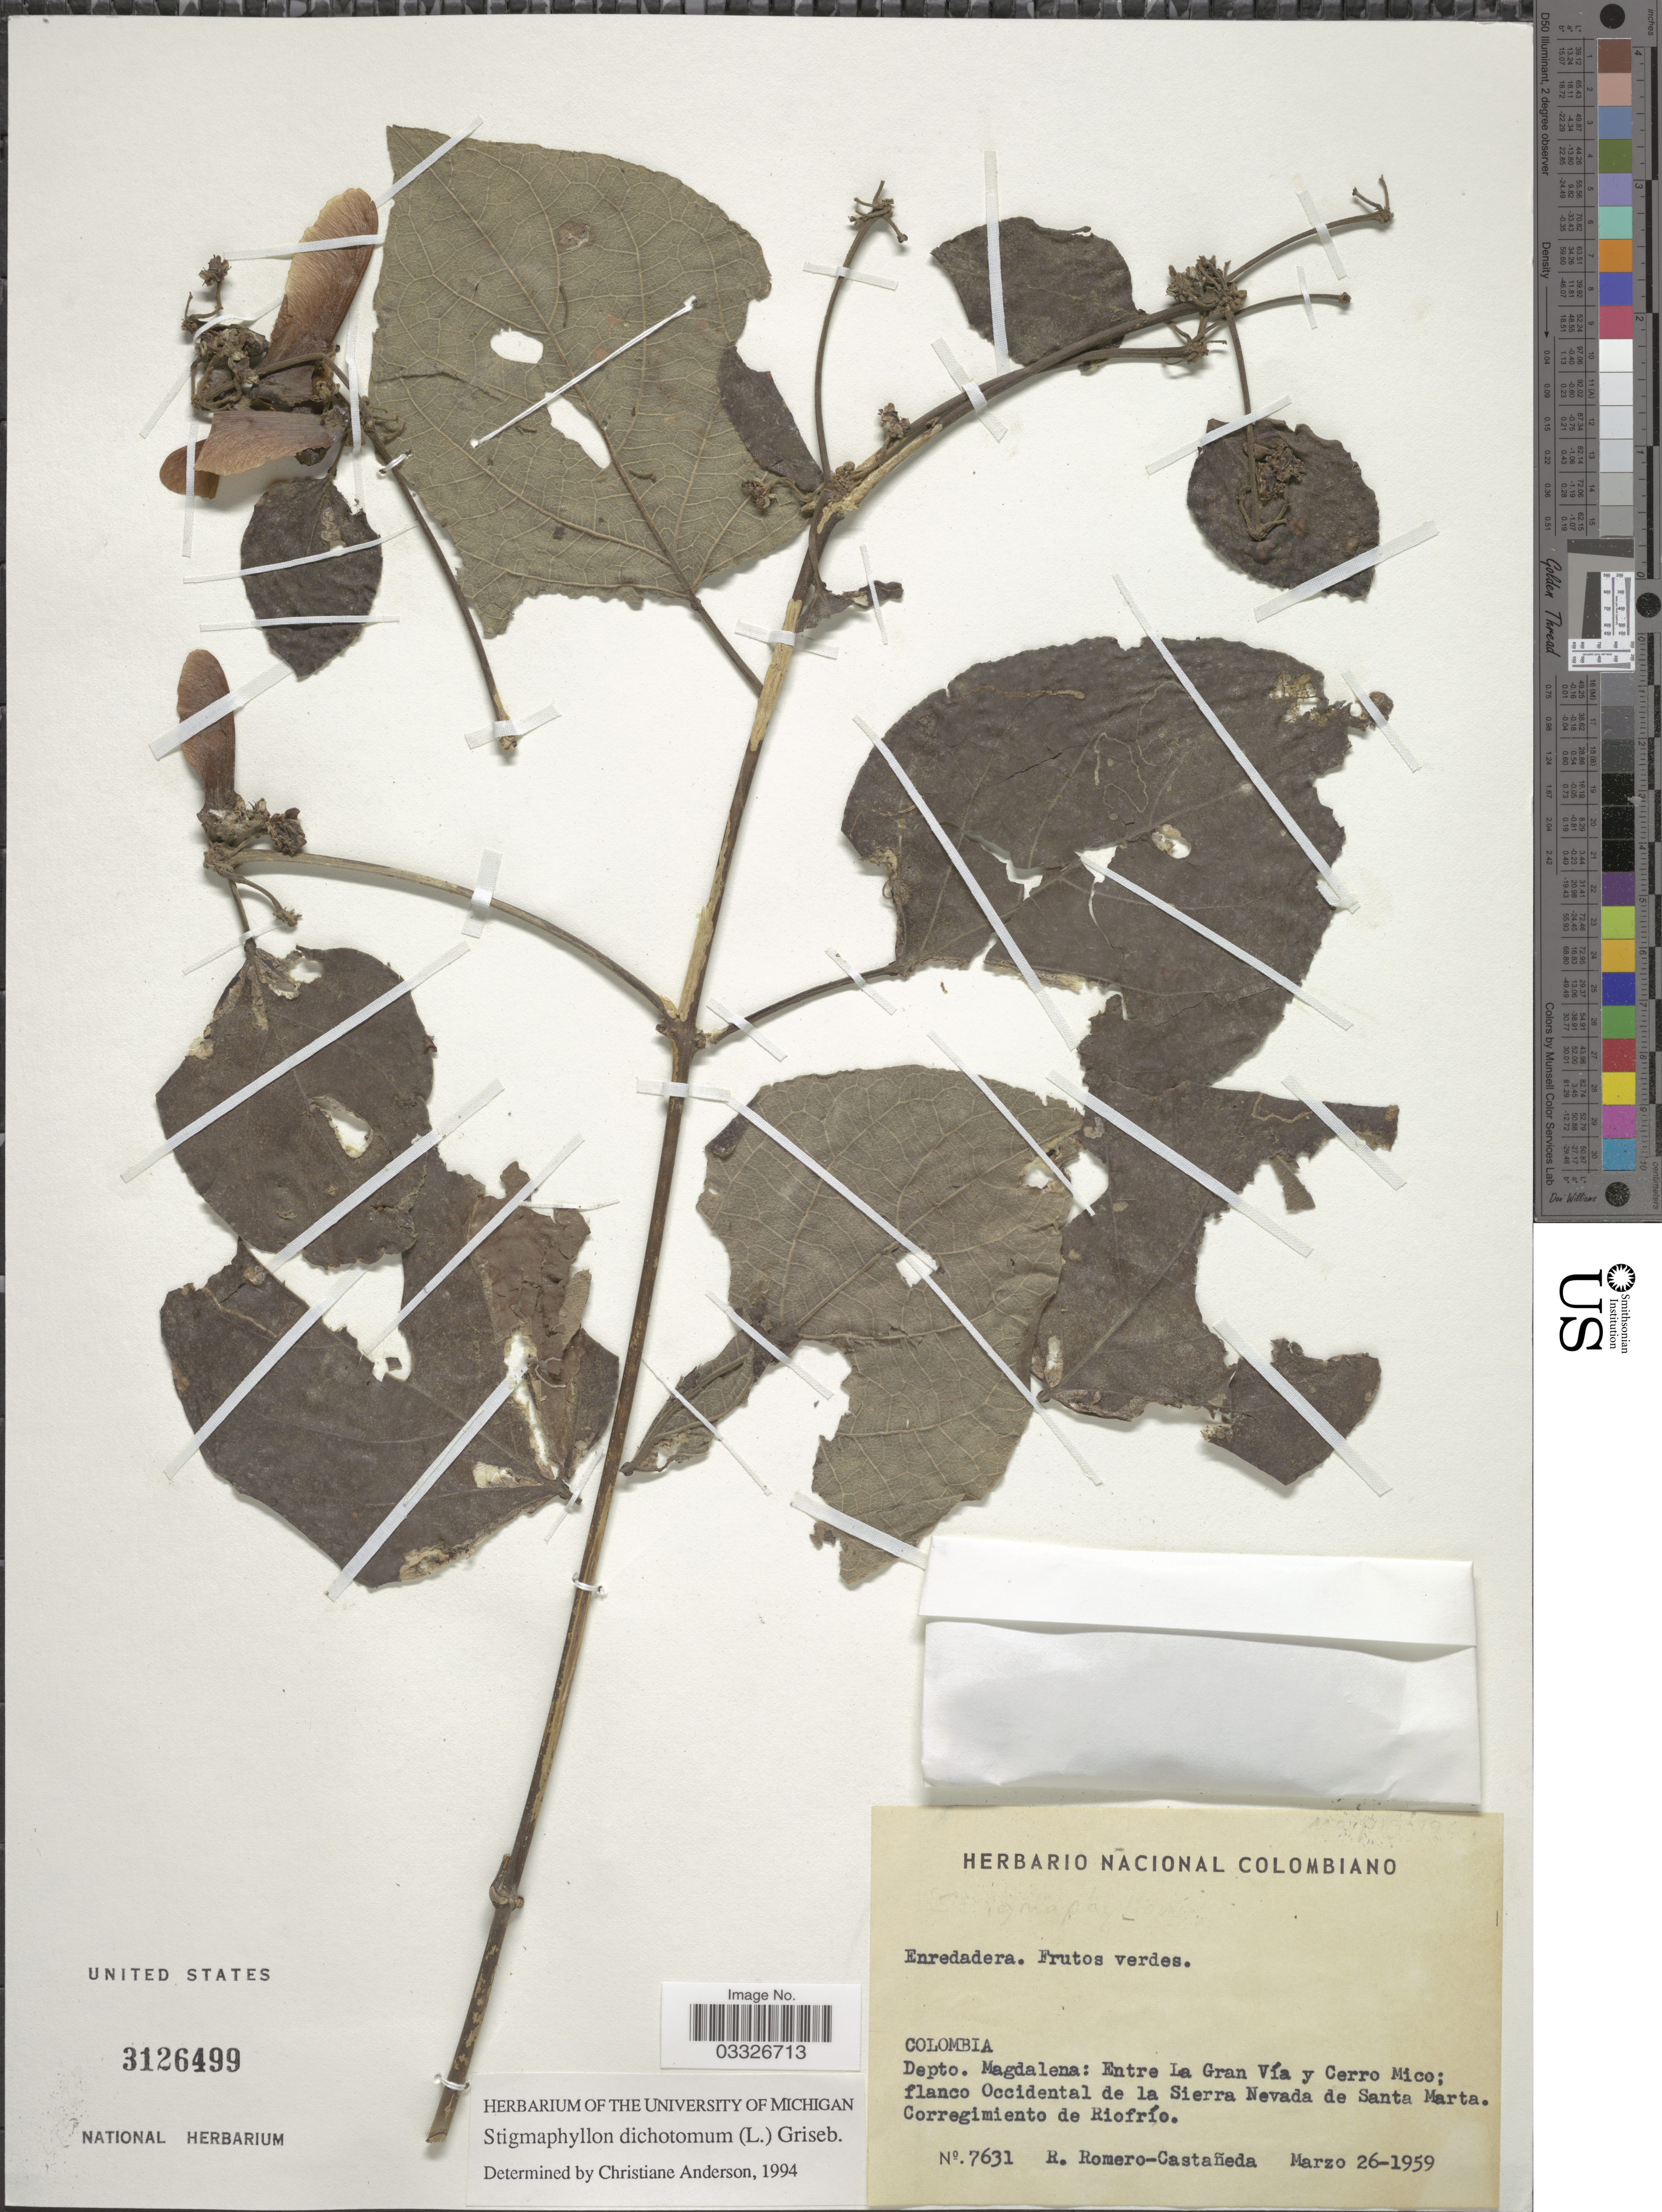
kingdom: Plantae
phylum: Tracheophyta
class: Magnoliopsida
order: Malpighiales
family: Malpighiaceae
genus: Stigmaphyllon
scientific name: Stigmaphyllon dichotomum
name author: Griseb.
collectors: R. Romero Castañeda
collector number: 7631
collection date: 1959-03-26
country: Colombia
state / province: Magdalena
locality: Depto. Magdalena: Entre La Gran Vía y Cerro Mico; flanco Occidental de la Sierra Nevada de Santa Marta. Corregimiento de Riofrío.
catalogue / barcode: US 3126499